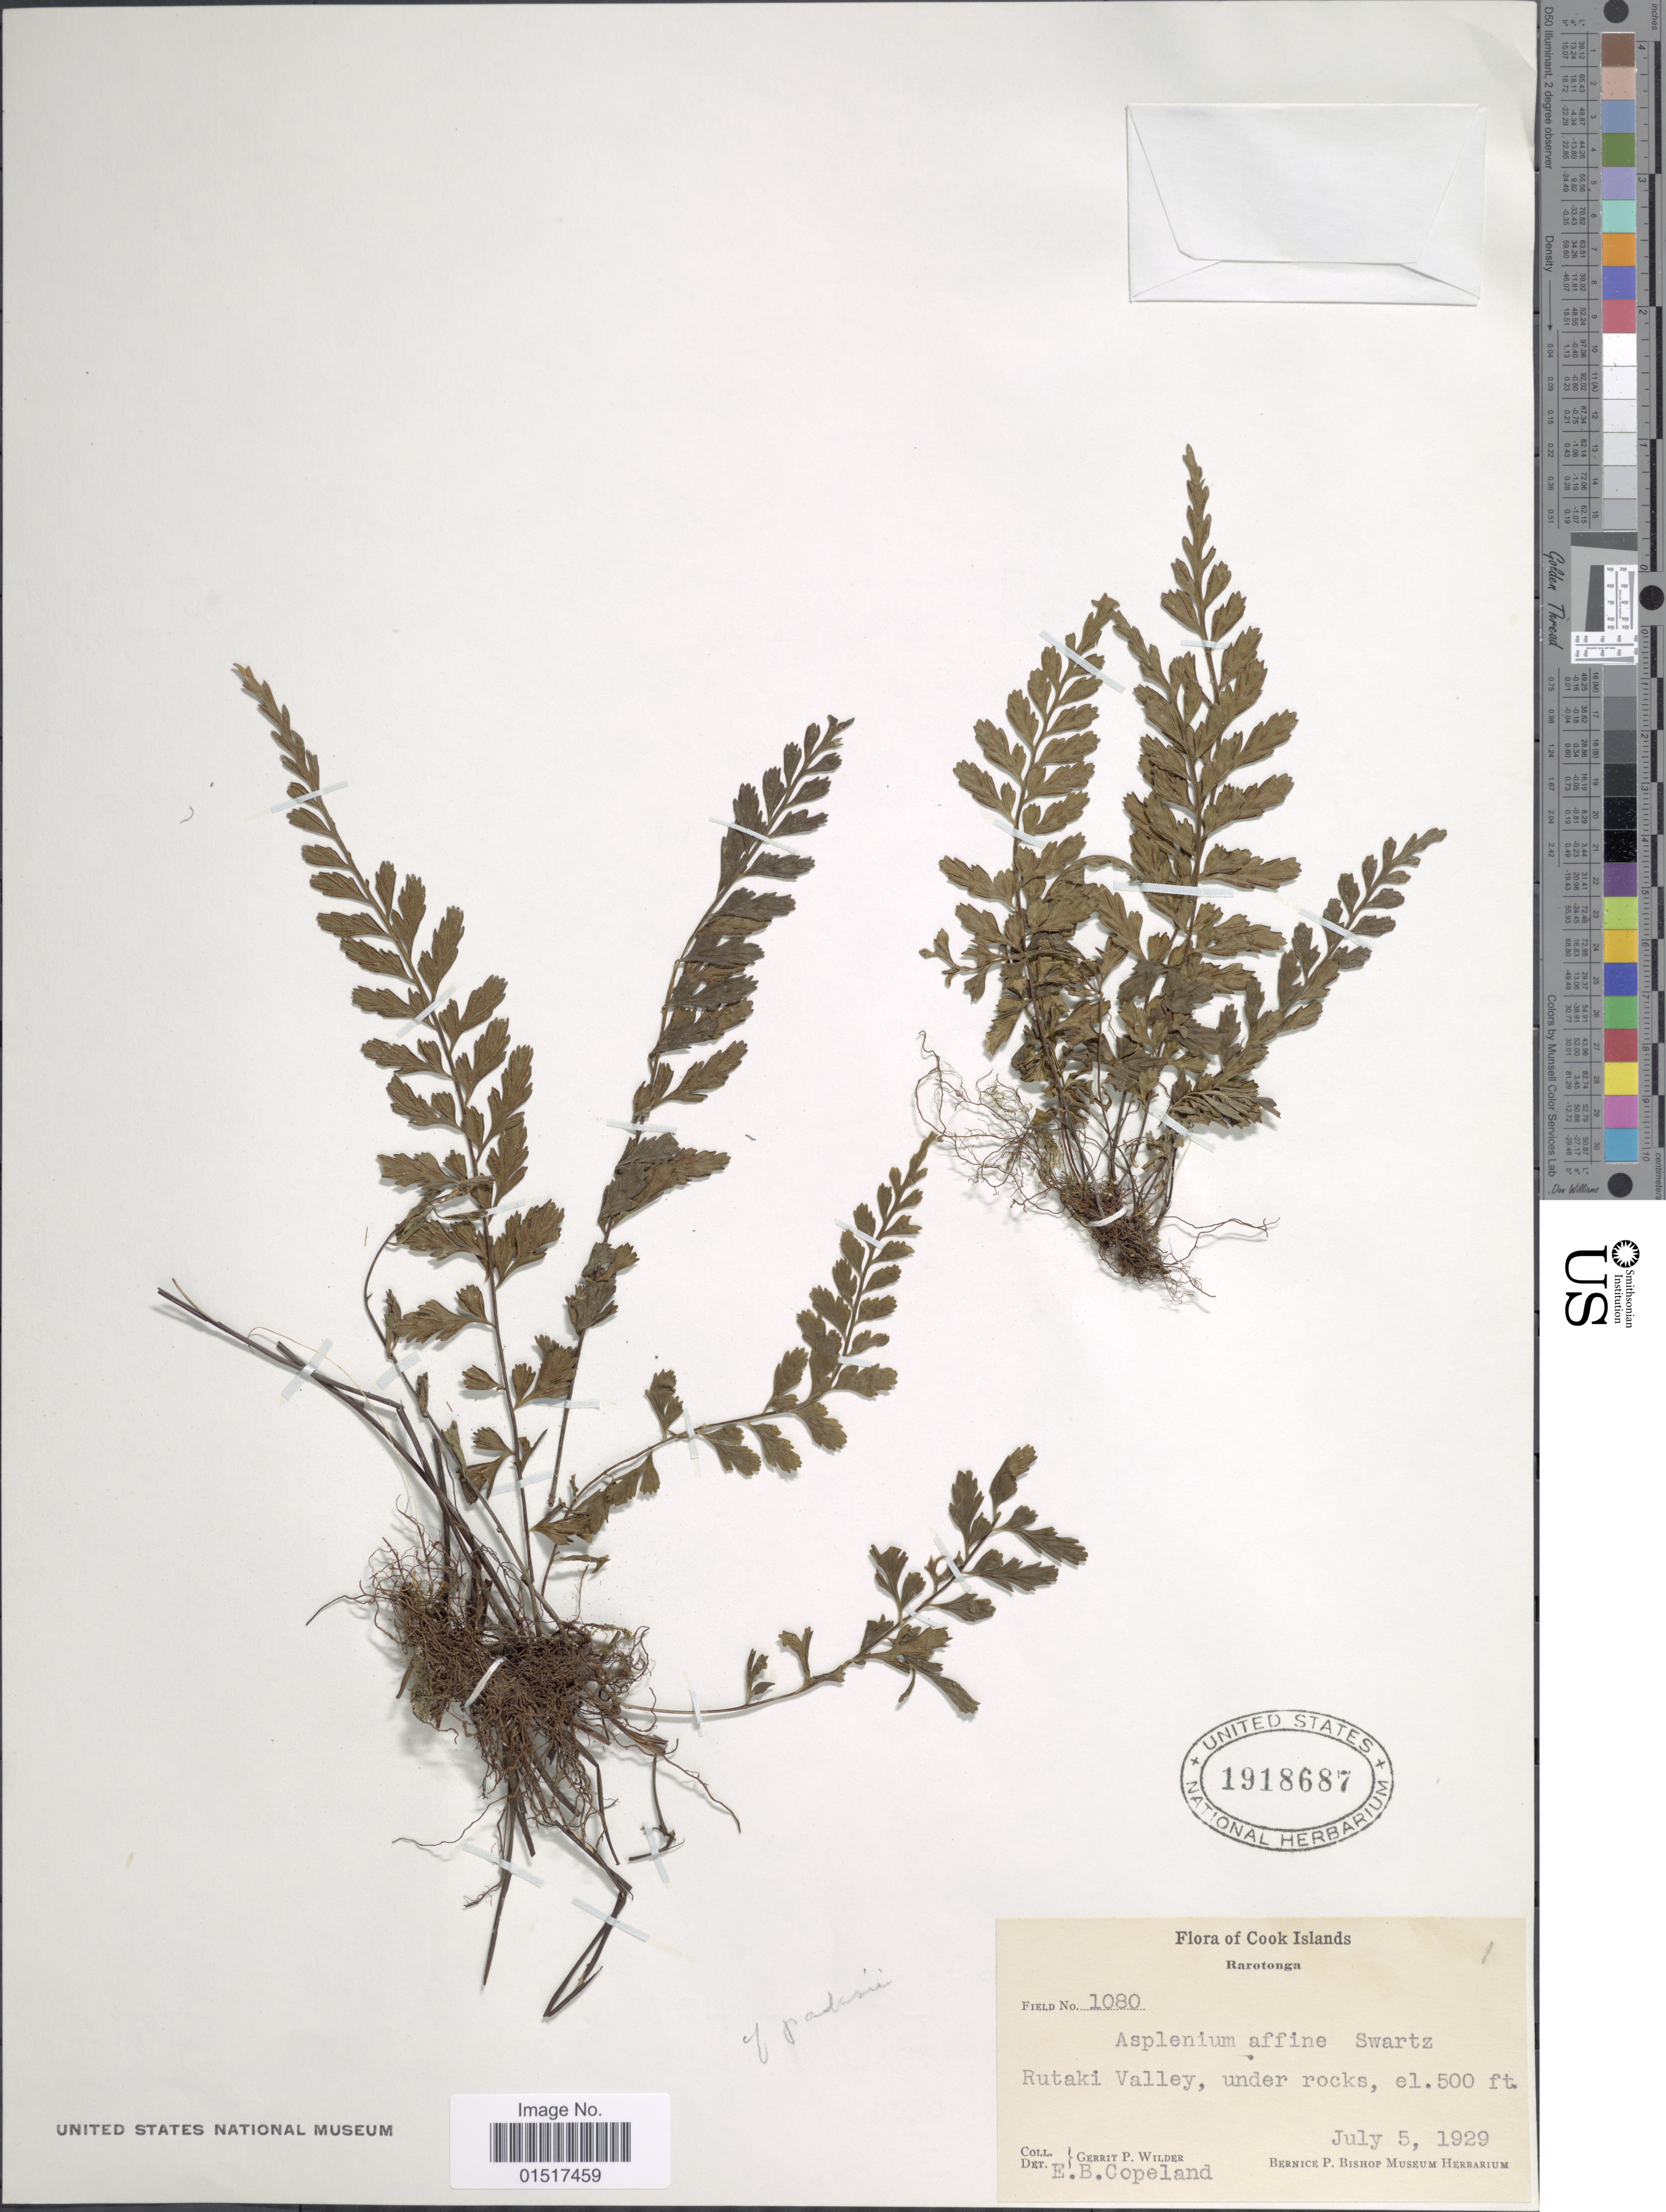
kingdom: Plantae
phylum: Tracheophyta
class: Polypodiopsida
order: Polypodiales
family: Aspleniaceae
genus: Asplenium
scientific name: Asplenium affine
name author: Sw.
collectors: G. Wilder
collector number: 1080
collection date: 1929-07-05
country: Cook Islands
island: Rarotonga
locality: Rarotonga. Rutaki Valley, under rocks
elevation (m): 152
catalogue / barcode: US 1918687